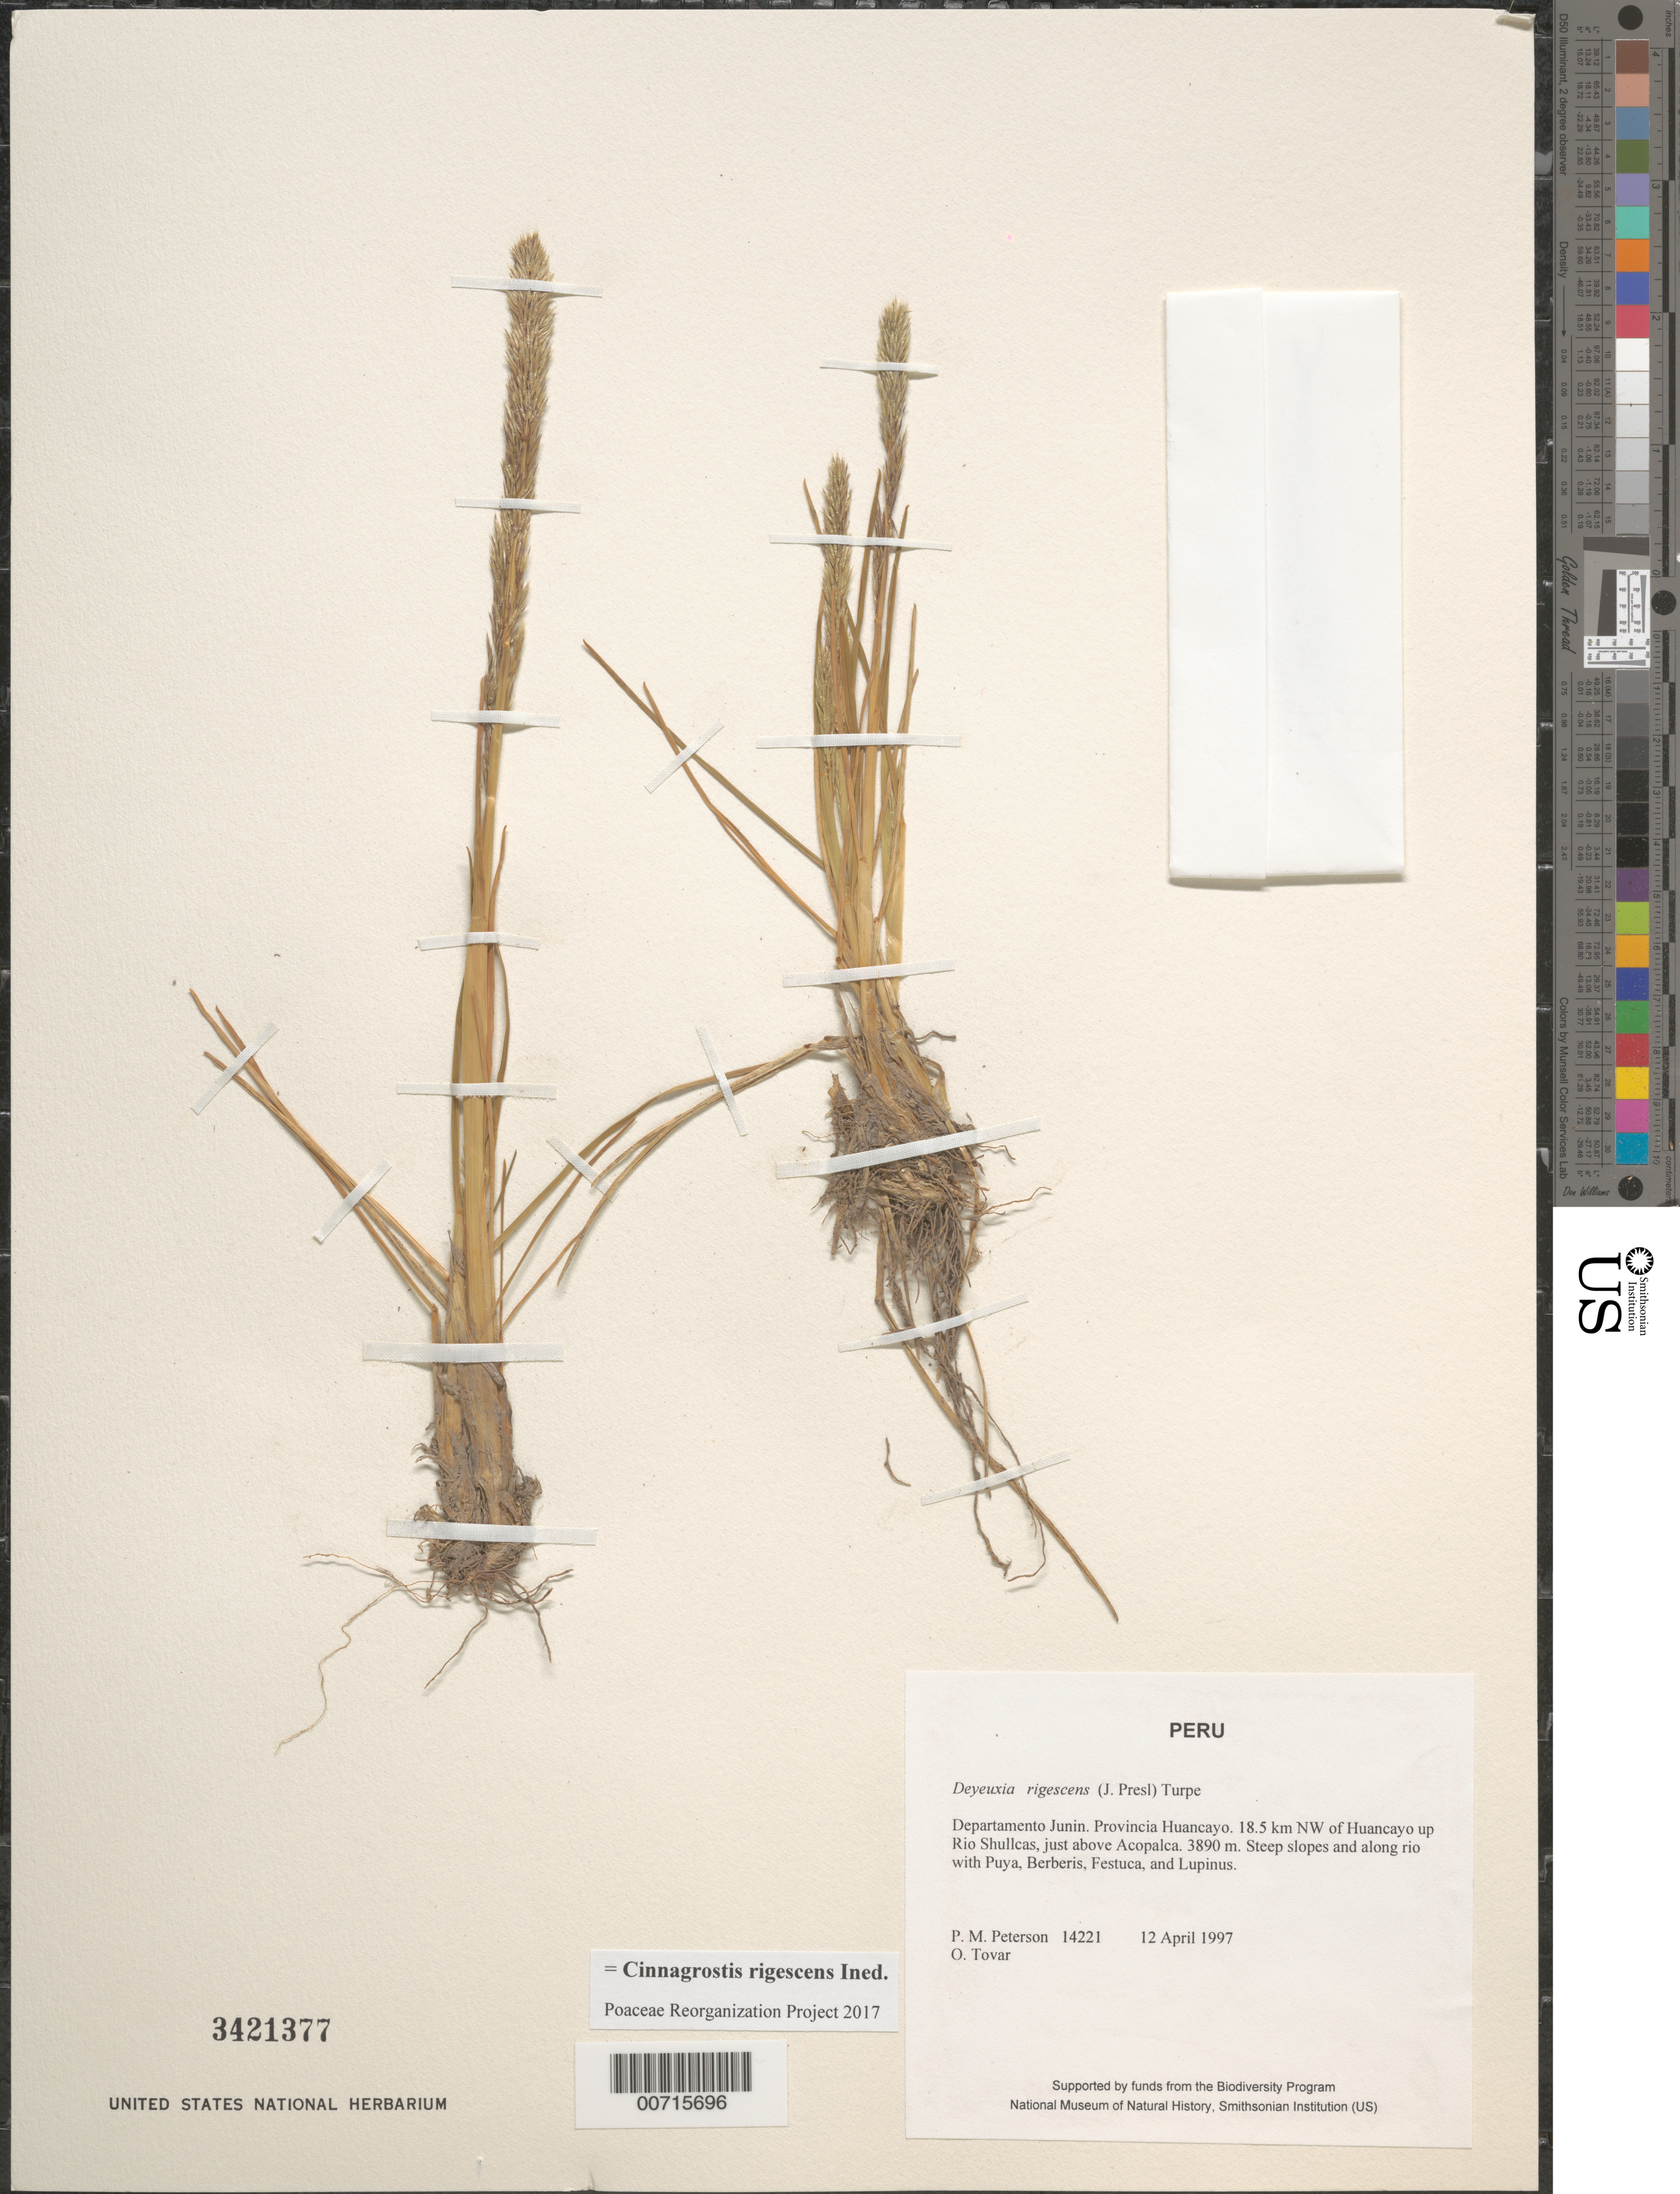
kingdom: Plantae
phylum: Tracheophyta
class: Liliopsida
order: Poales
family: Poaceae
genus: Cinnagrostis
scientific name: Cinnagrostis rigescens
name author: (J. Presl) P.M. Peterson et al.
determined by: Poaceae Reorganization Project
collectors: P. M. Peterson & Ó. Tovar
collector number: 14221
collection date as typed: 12 Apr 1997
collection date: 1997-04-12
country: Peru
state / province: Junín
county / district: Huancayo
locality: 18.5 km NW of Huancayo up Rio Shullcas, just above Acopalca.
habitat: Steep slopes and along rio with Puya, Berberis, Festuca, and Lupinus.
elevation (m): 3890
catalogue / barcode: US 3421377